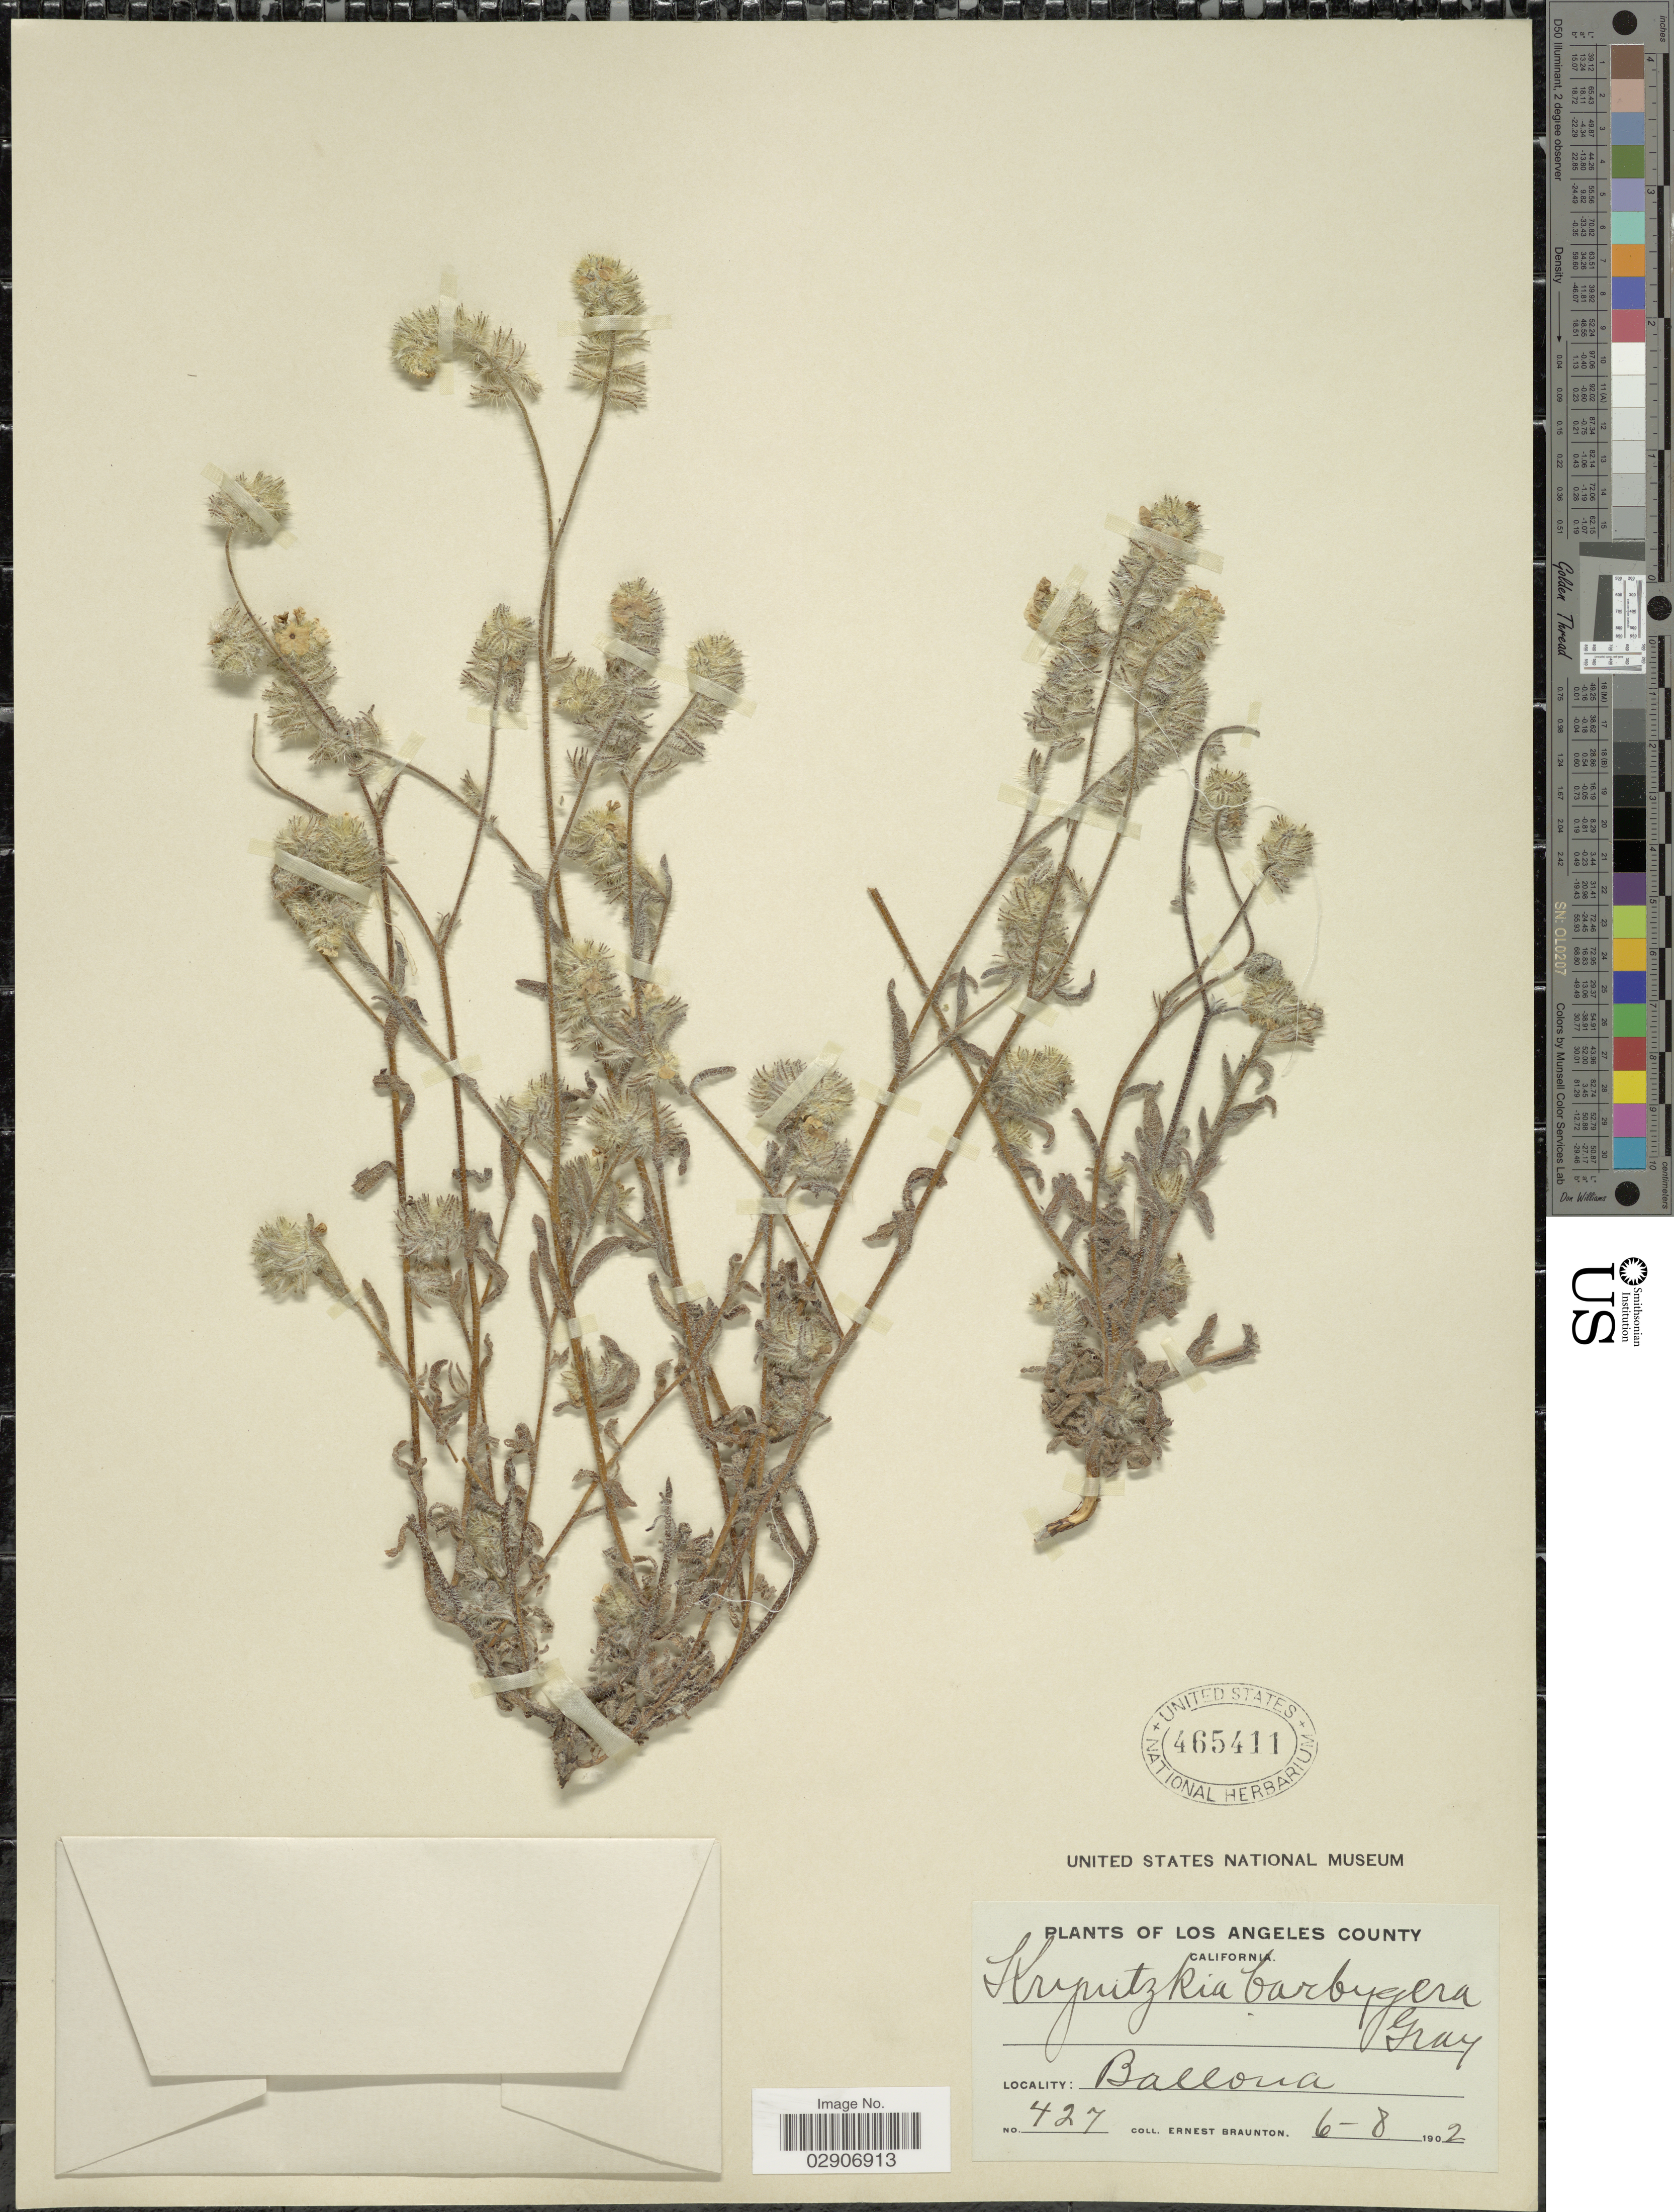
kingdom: Plantae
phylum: Tracheophyta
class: Magnoliopsida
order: Boraginales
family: Boraginaceae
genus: Cryptantha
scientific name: Cryptantha barbigera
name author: (A. Gray) Greene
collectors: E. Braunton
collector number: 427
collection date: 1902-06-08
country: United States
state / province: California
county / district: Los Angeles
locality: Los Angeles County. Ballona.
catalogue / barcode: US 465411